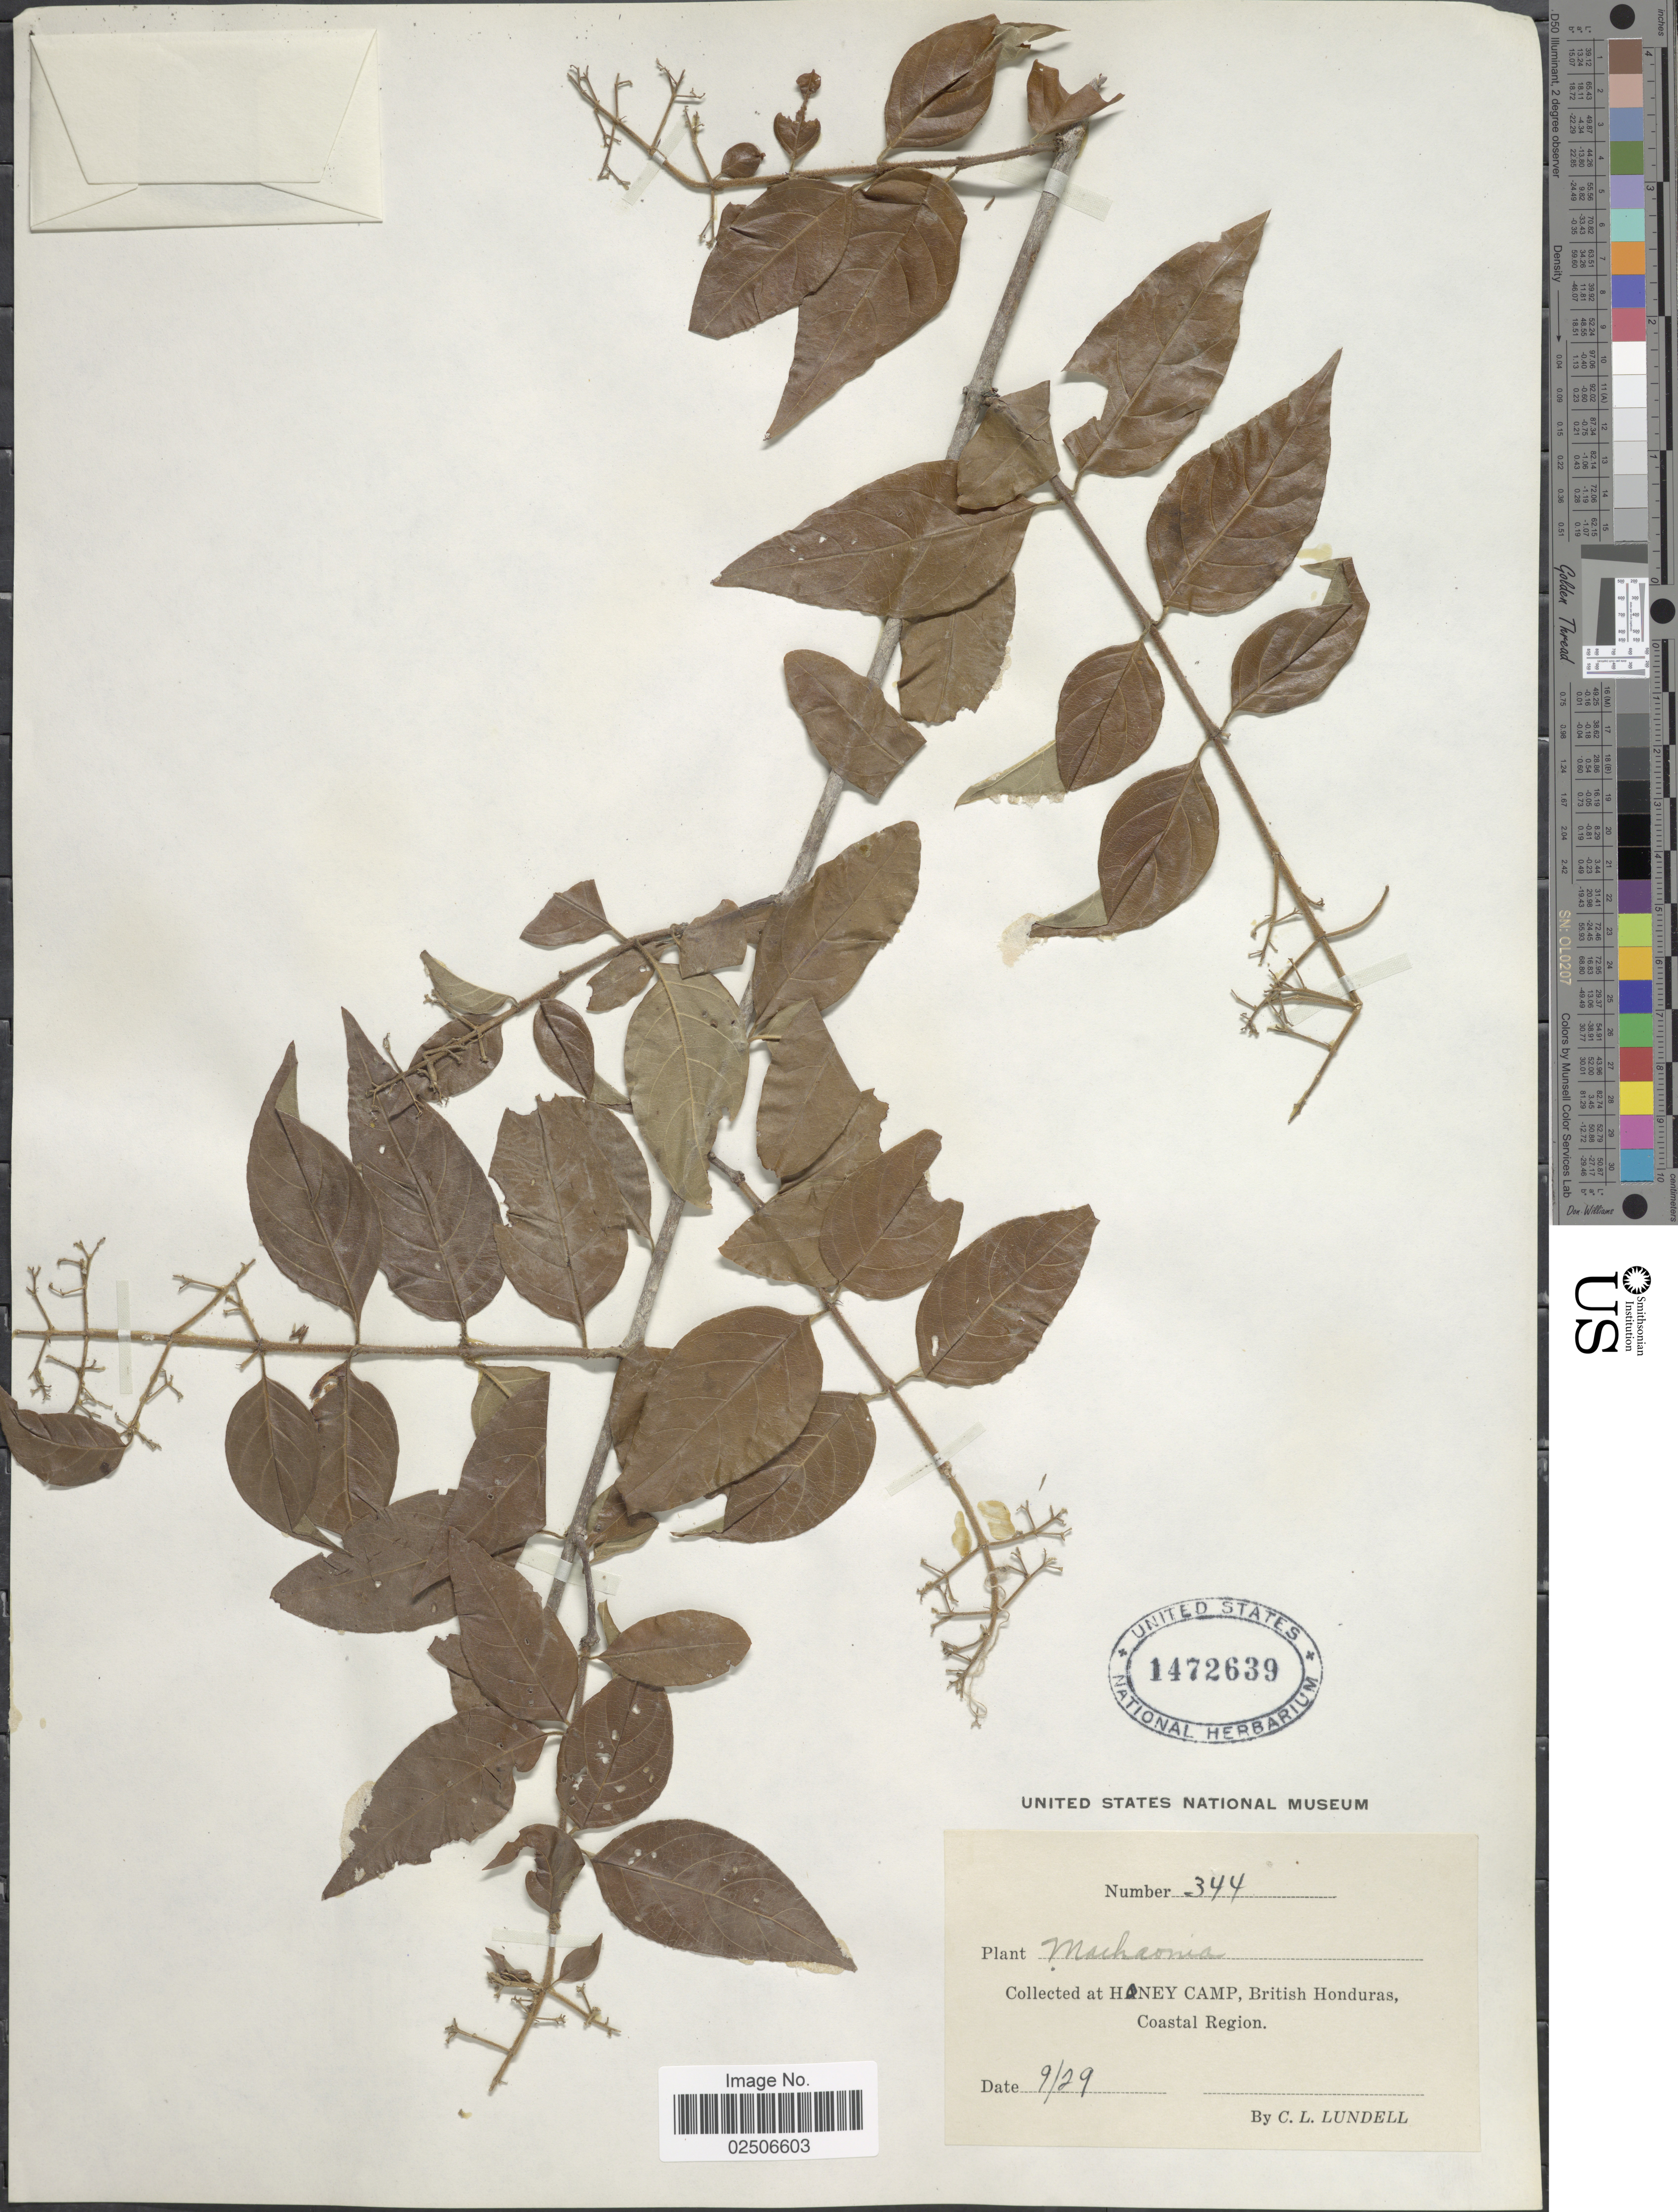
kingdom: Plantae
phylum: Tracheophyta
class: Magnoliopsida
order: Gentianales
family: Rubiaceae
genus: Machaonia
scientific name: Machaonia acuminata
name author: Bonpl.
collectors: C. L. Lundell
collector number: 344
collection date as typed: Transcribed d/m/y: /9/29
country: Belize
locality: Honey Camp, British Honduras, Coastal Region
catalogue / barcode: US 1472639